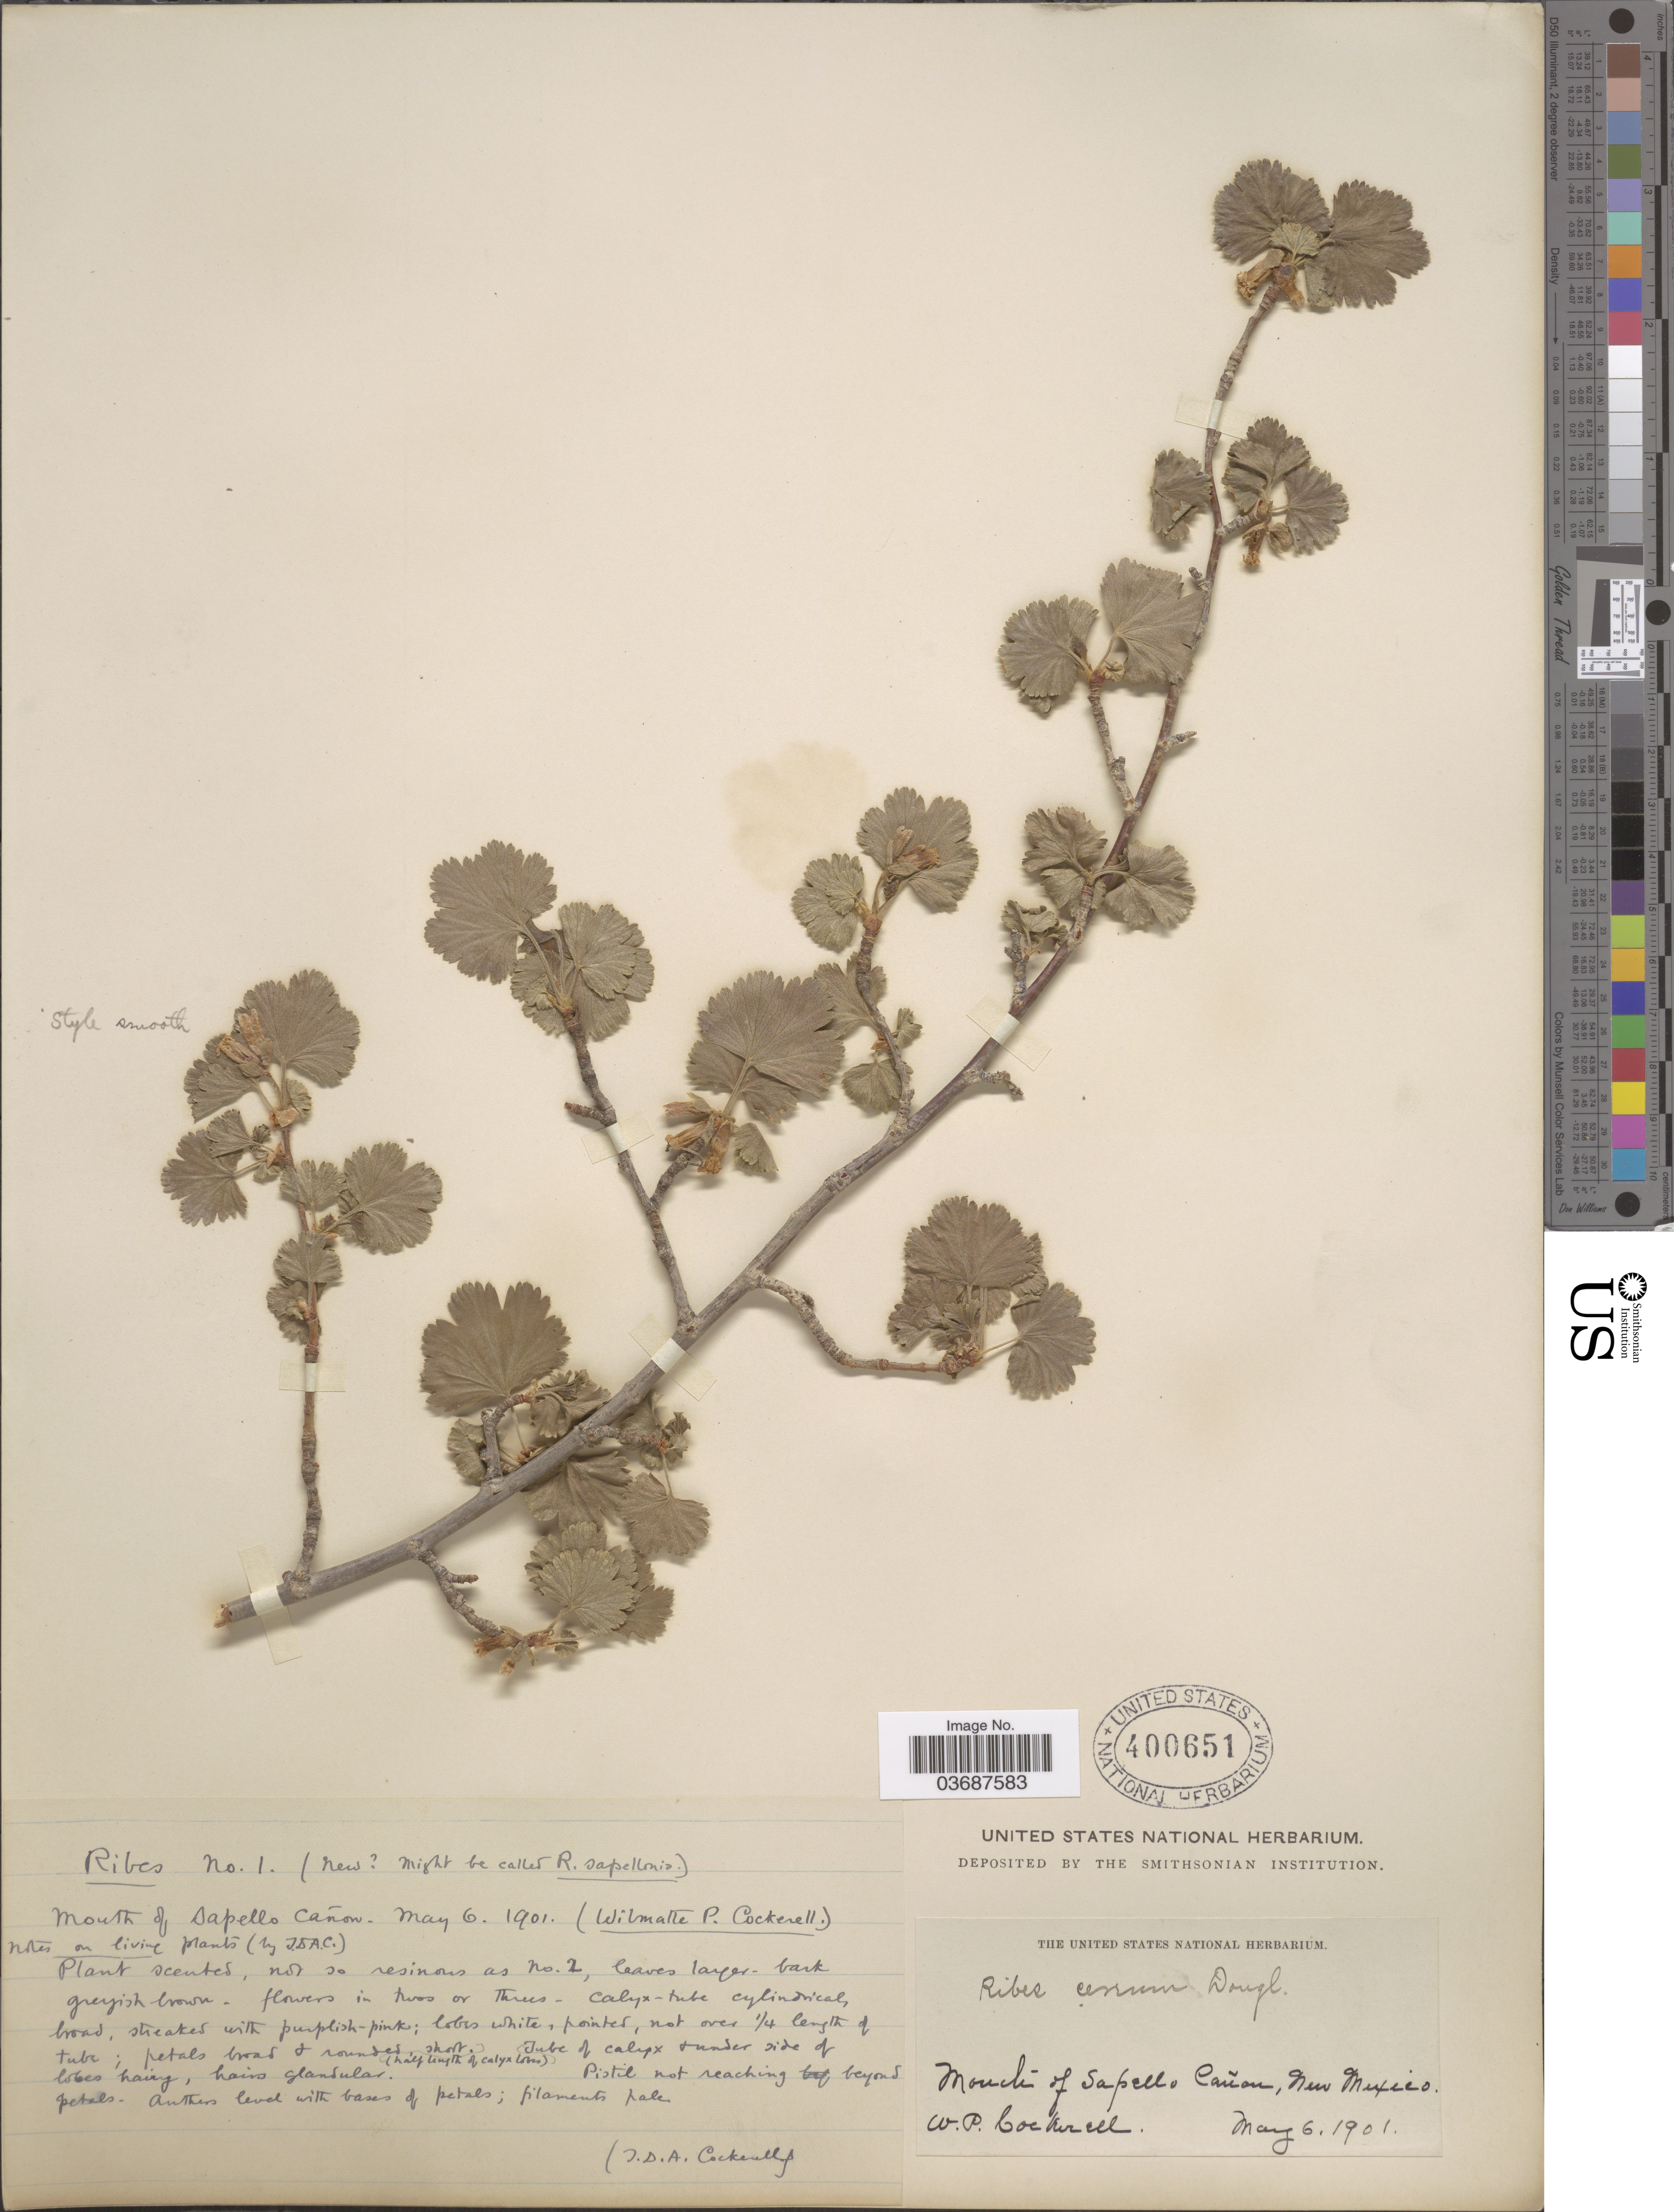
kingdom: Plantae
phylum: Tracheophyta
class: Magnoliopsida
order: Saxifragales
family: Grossulariaceae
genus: Ribes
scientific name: Ribes inebrians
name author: Lindl.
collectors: W. Cockerell & T. Cockerell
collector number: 1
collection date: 1901-05-06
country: United States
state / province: New Mexico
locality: Mouth of Sapello Cañon.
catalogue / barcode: US 400651